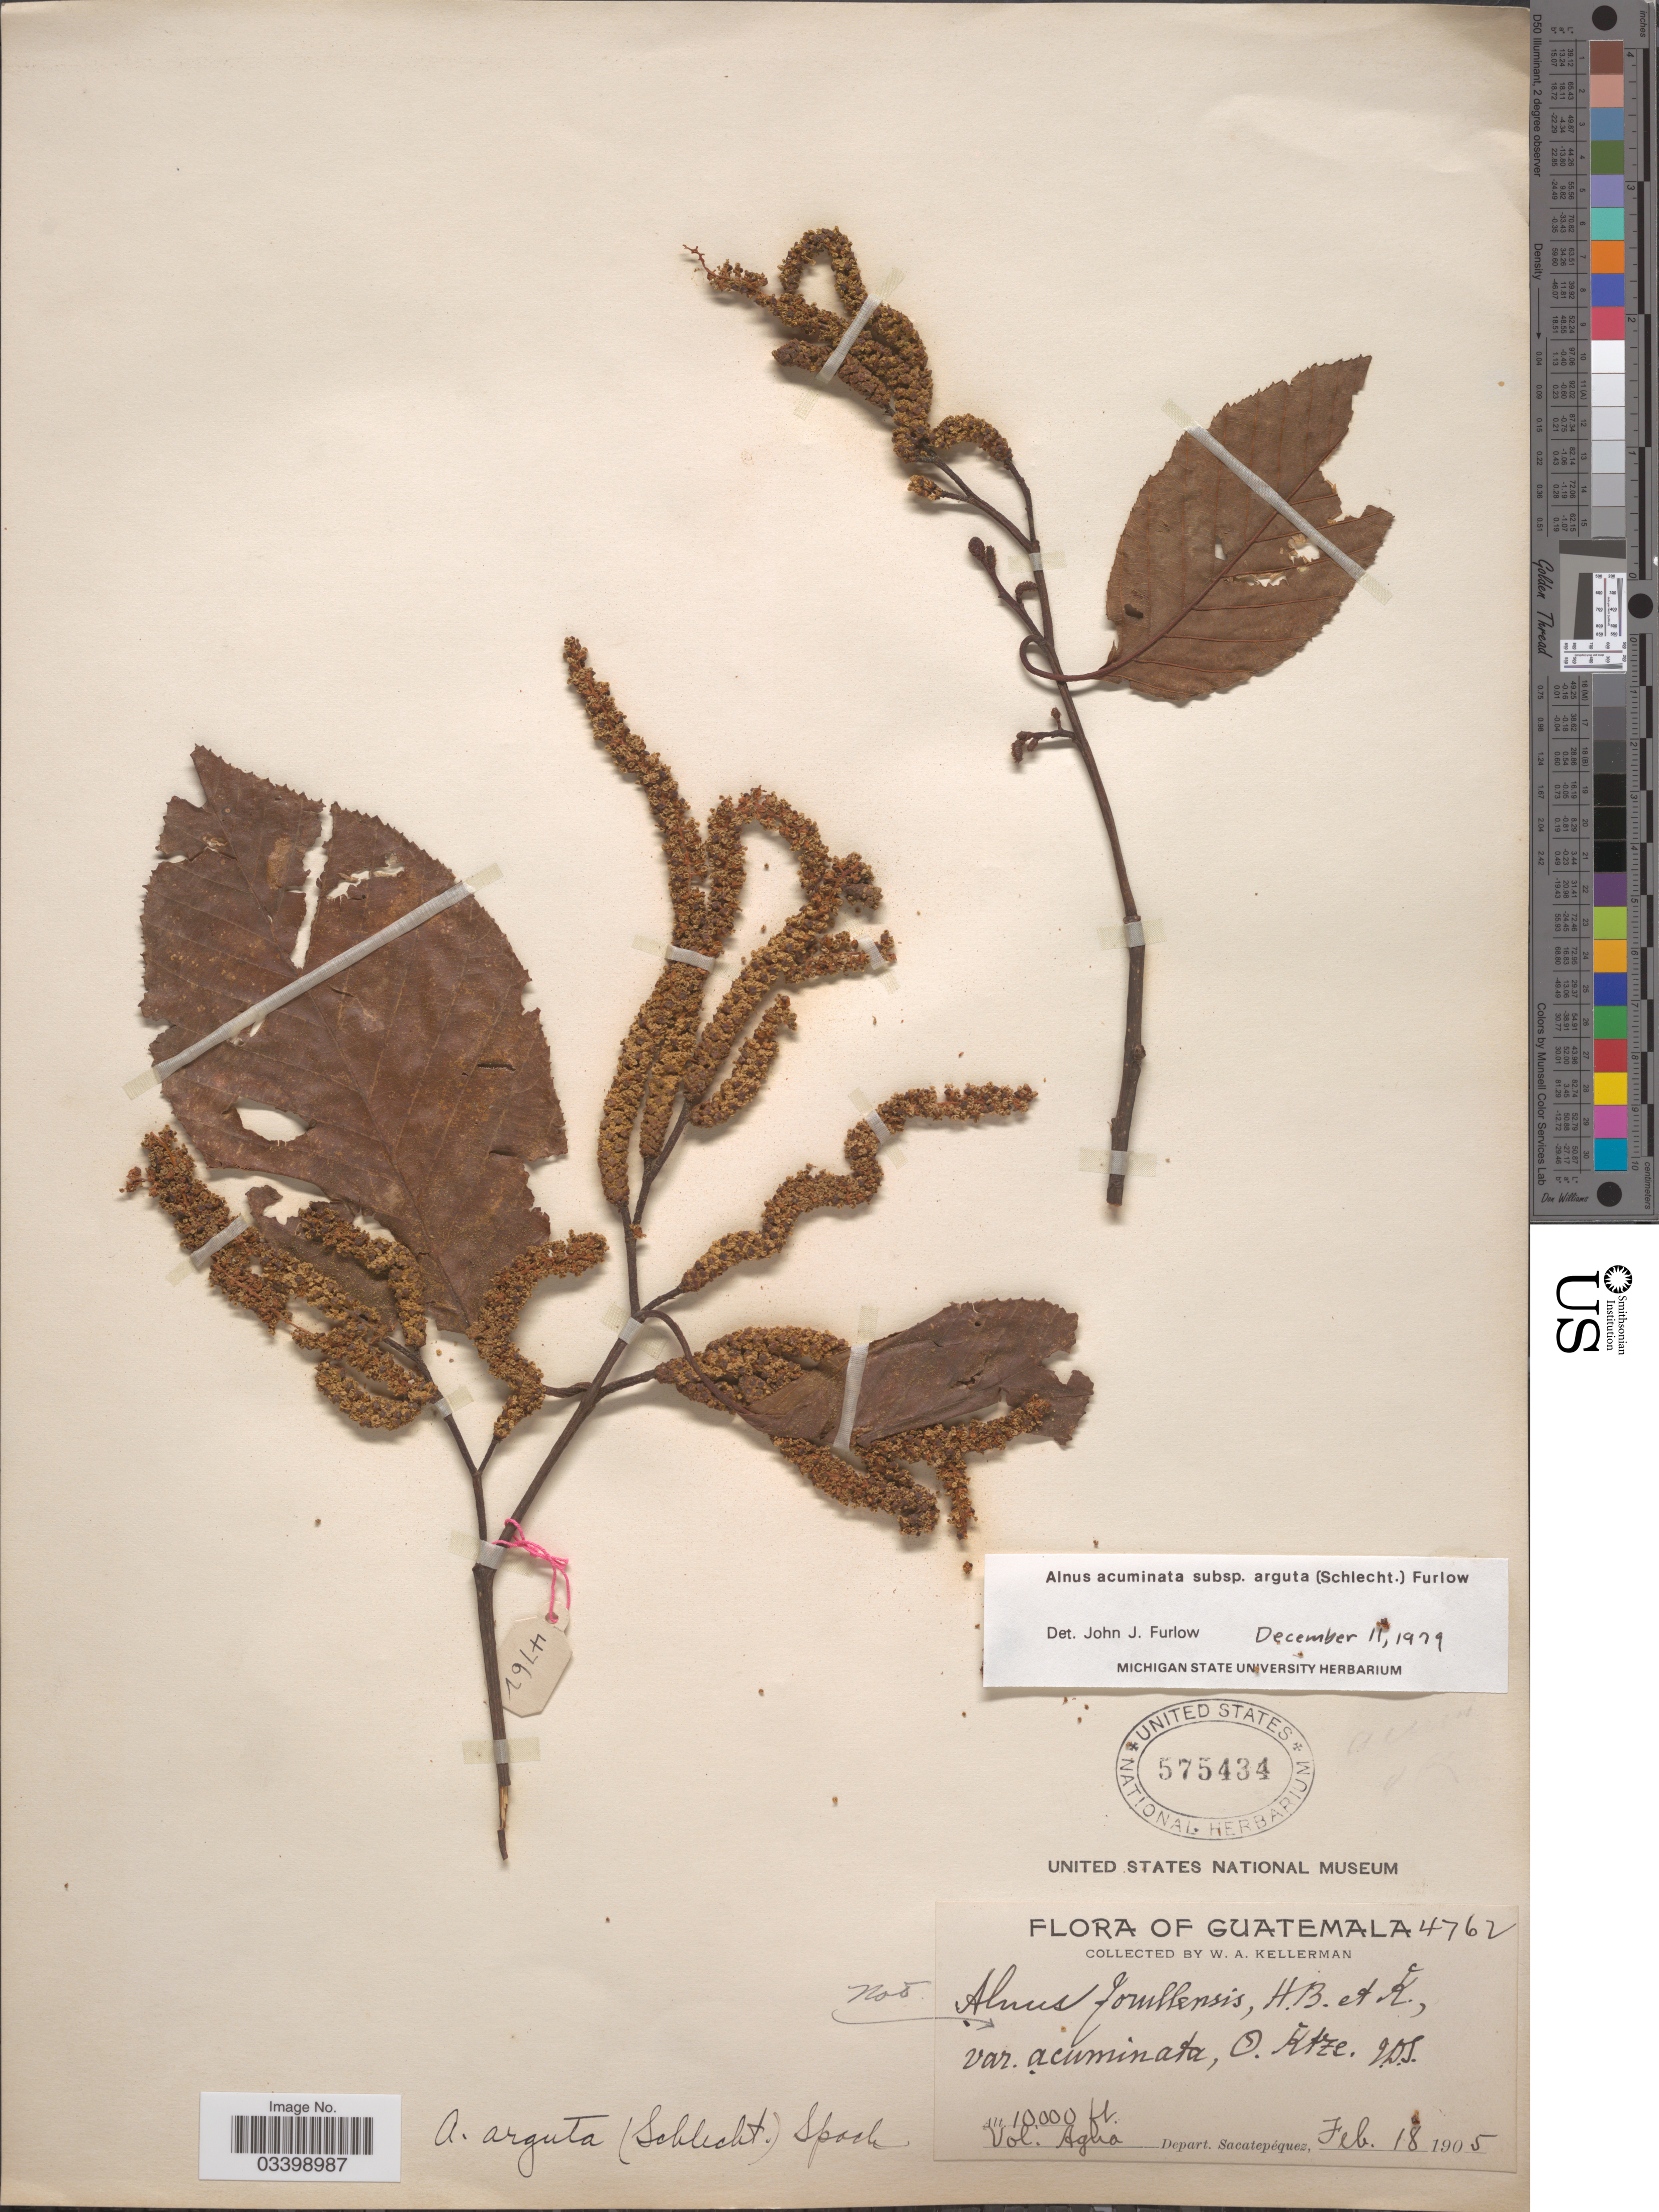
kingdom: Plantae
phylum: Tracheophyta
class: Magnoliopsida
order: Fagales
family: Betulaceae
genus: Alnus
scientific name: Alnus acuminata subsp. arguta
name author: (Schltdl.) Furlow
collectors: W. Kellerman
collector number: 4762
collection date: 1905-02-18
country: Guatemala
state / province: Guatemala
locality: Vol. Agua Depart. Sacatepéquez.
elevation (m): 3048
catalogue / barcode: US 575434